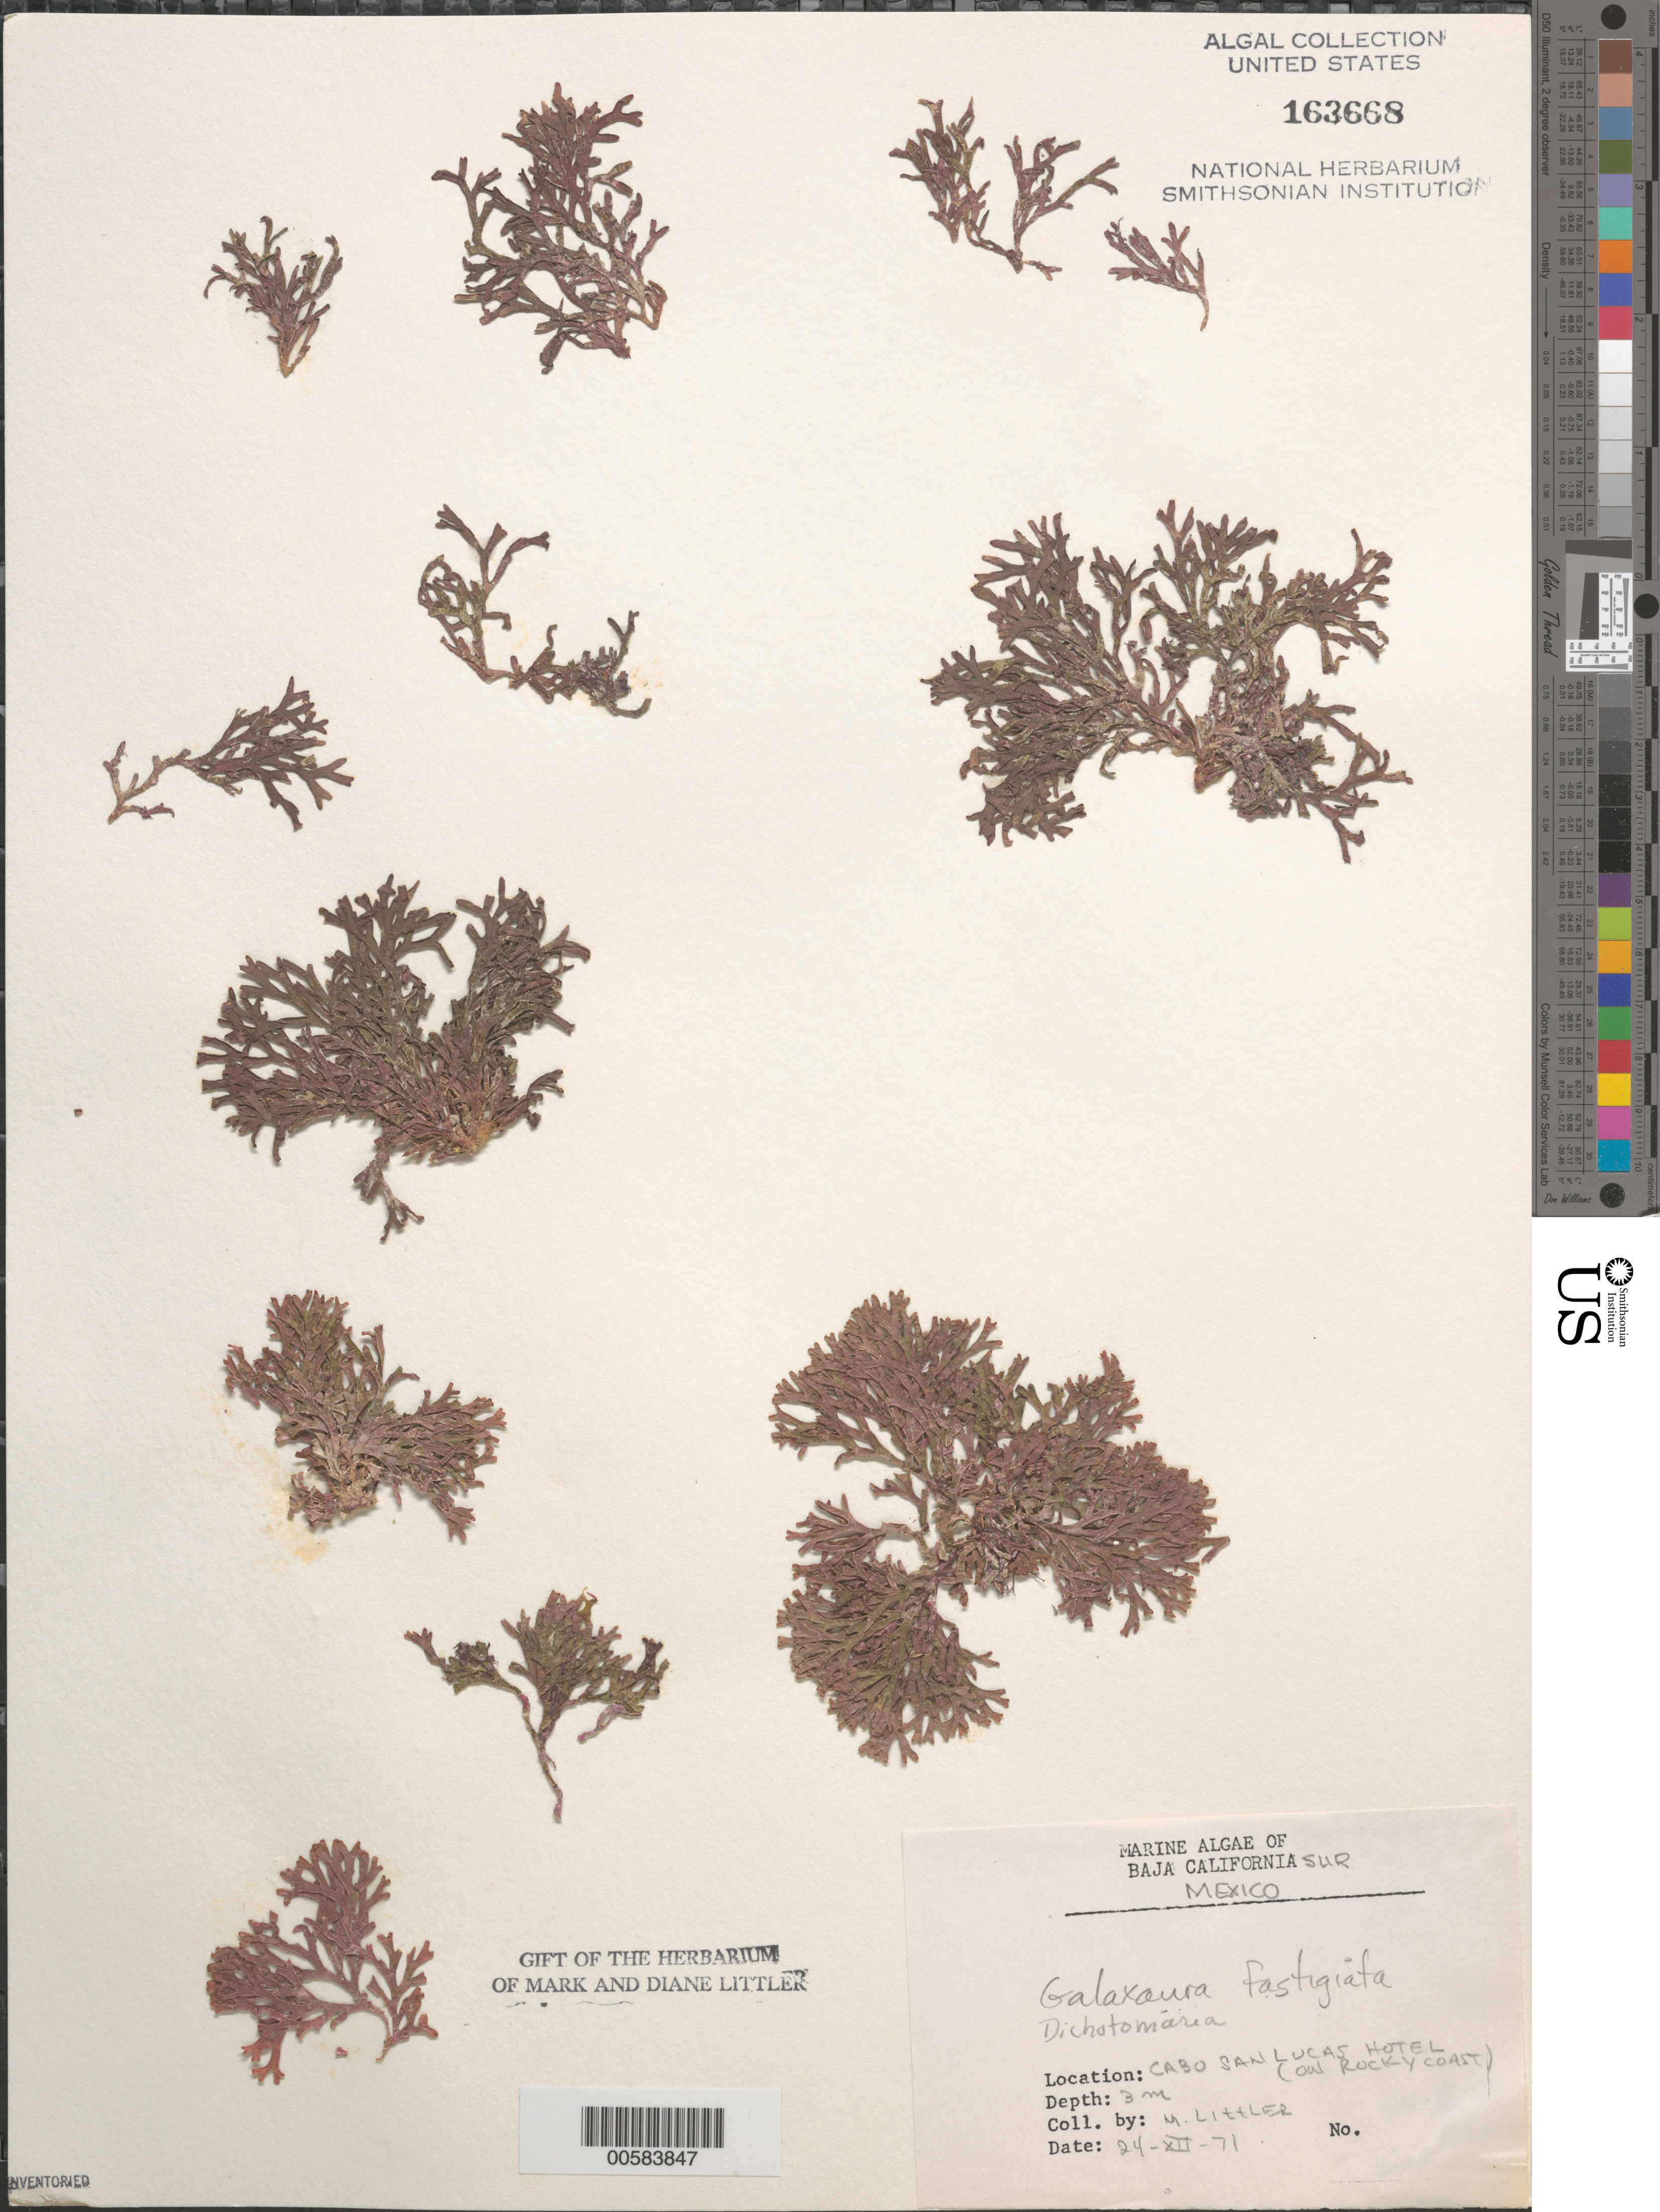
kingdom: Plantae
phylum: Rhodophyta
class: Florideophyceae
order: Nemaliales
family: Galaxauraceae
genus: Tricleocarpa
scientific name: Tricleocarpa fastigiata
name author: (Decne.) Huisman et al.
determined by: Algae name updating Project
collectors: M. M. Littler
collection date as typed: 24 Dec 1971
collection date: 1971-12-24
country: Mexico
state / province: Baja California Sur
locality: Cabo San Lucas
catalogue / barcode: US 163668